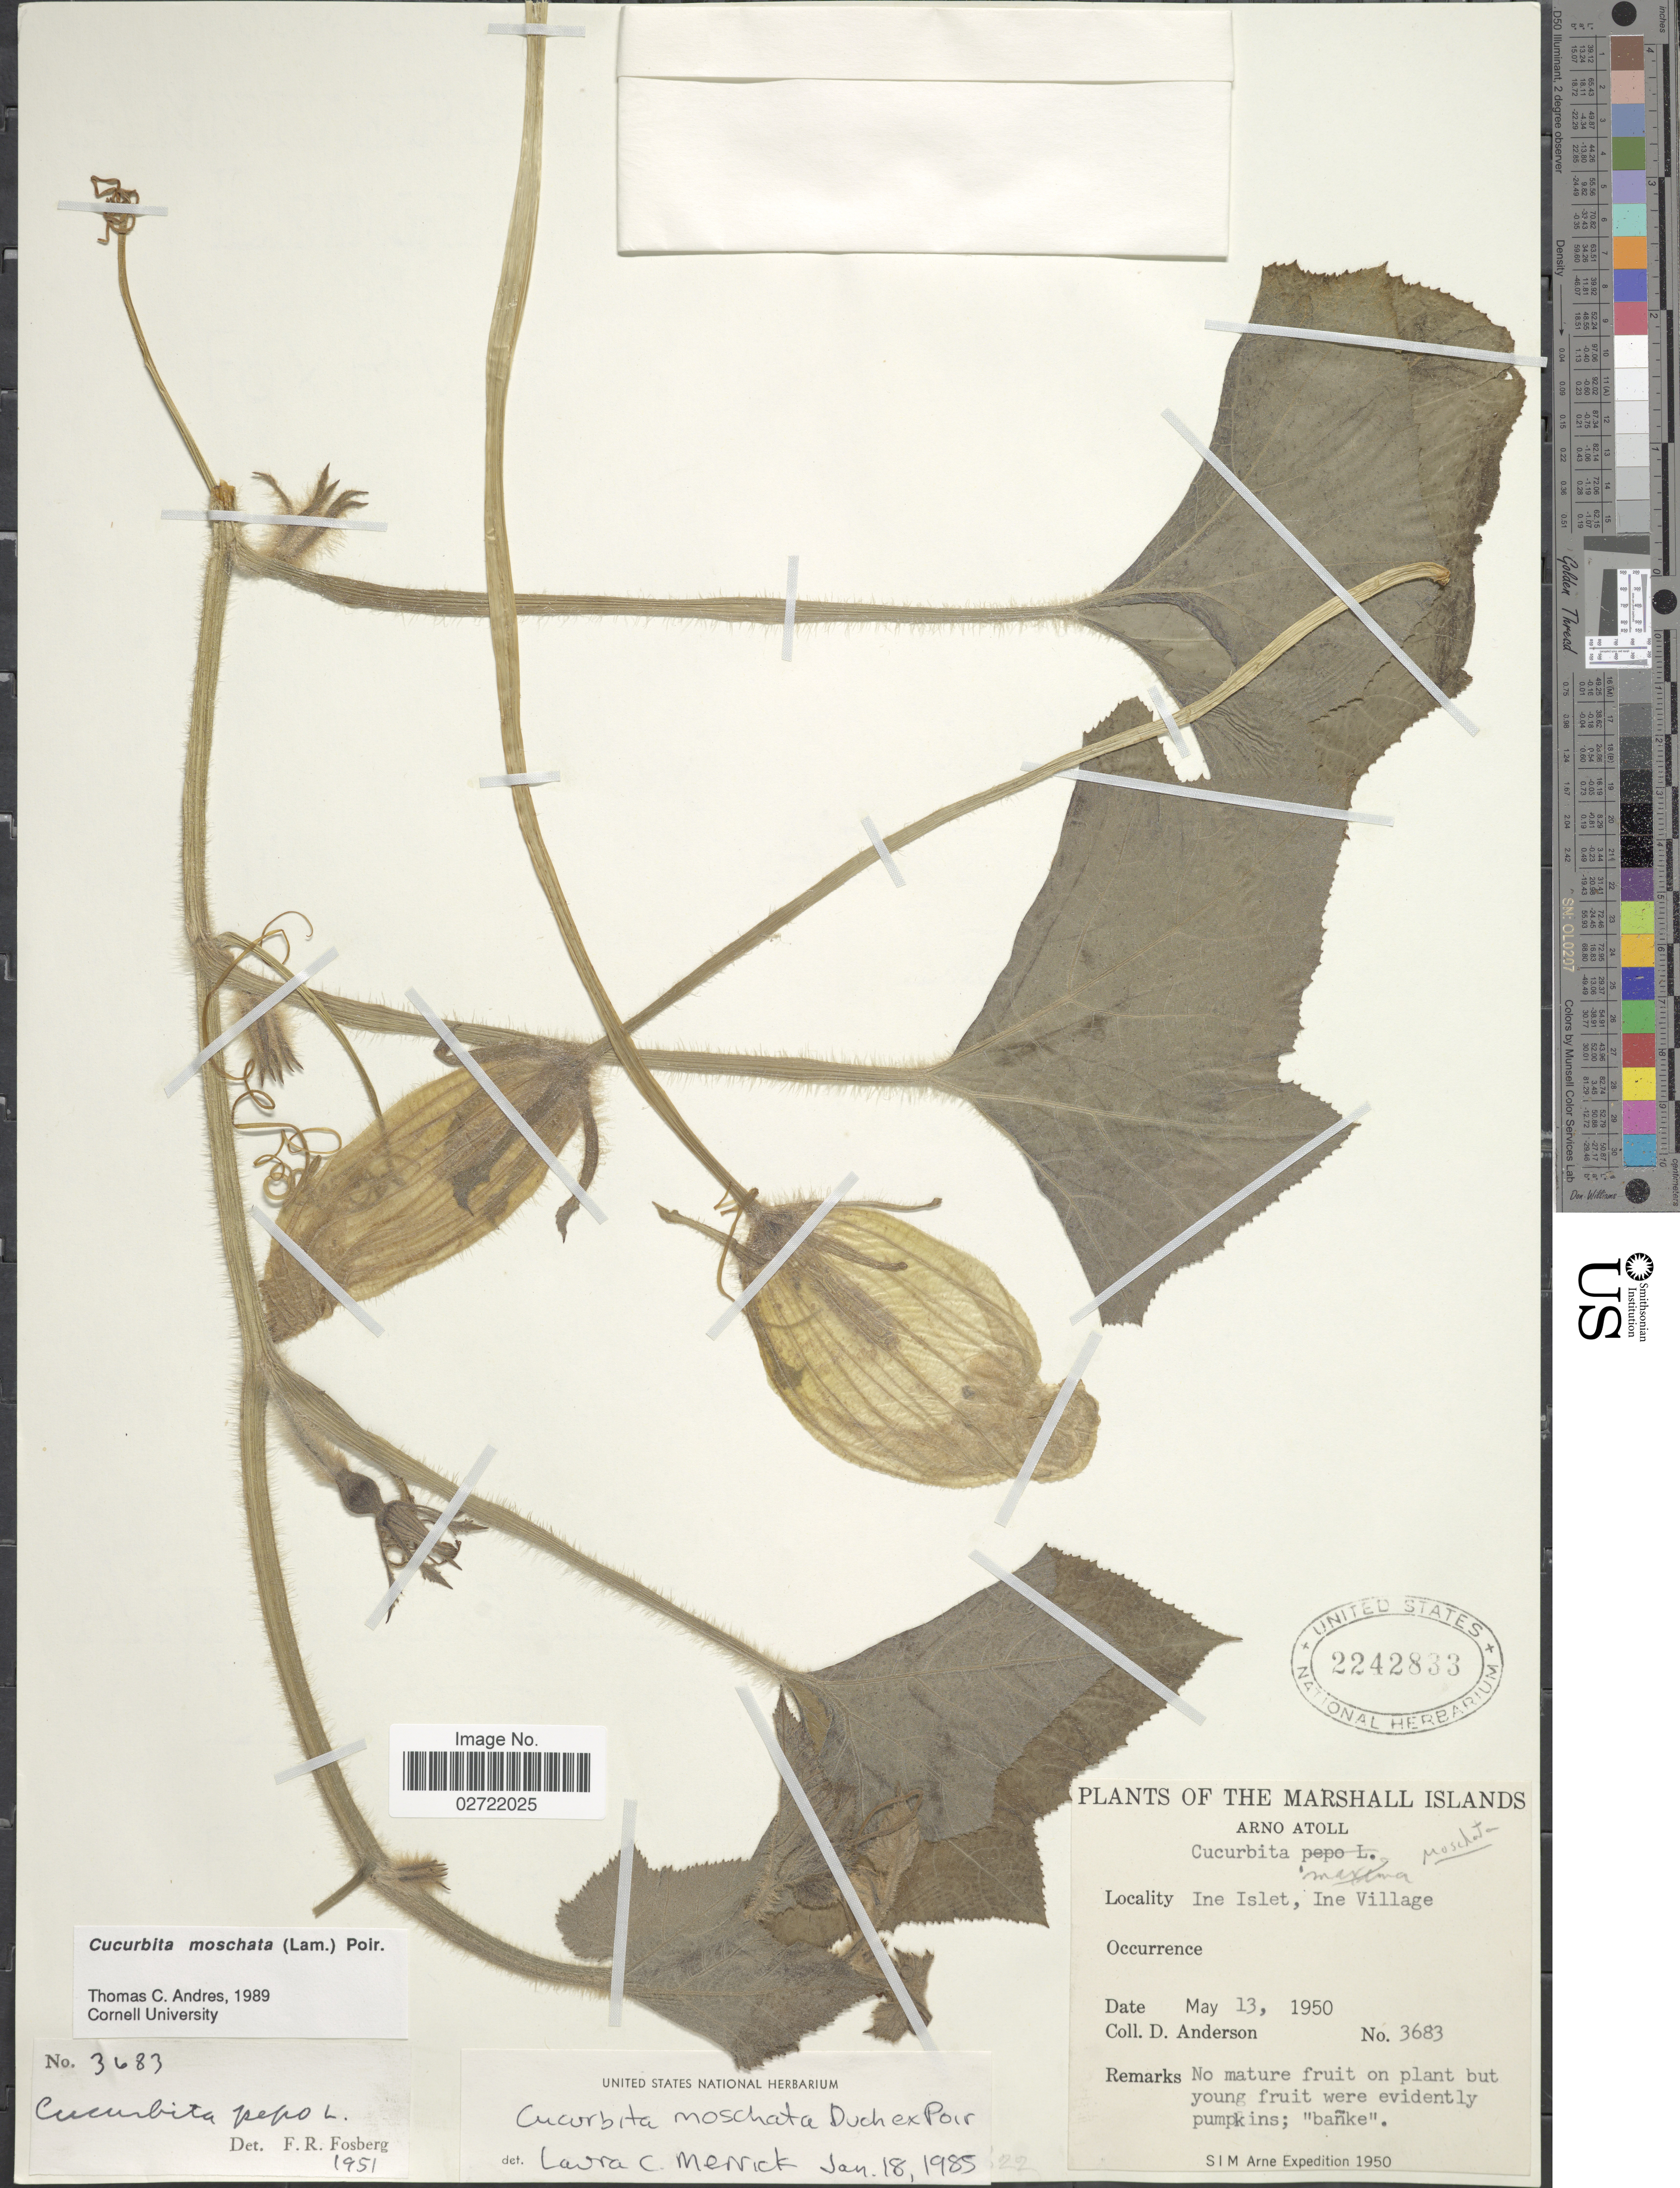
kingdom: Plantae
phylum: Tracheophyta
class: Magnoliopsida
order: Cucurbitales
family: Cucurbitaceae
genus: Cucurbita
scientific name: Cucurbita moschata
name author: (Duch.) Poir.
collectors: D. Anderson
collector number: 3683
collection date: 1950-05-13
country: Marshall Islands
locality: Arno Atoll, Ine Islet, Ine Village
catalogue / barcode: US 2242833